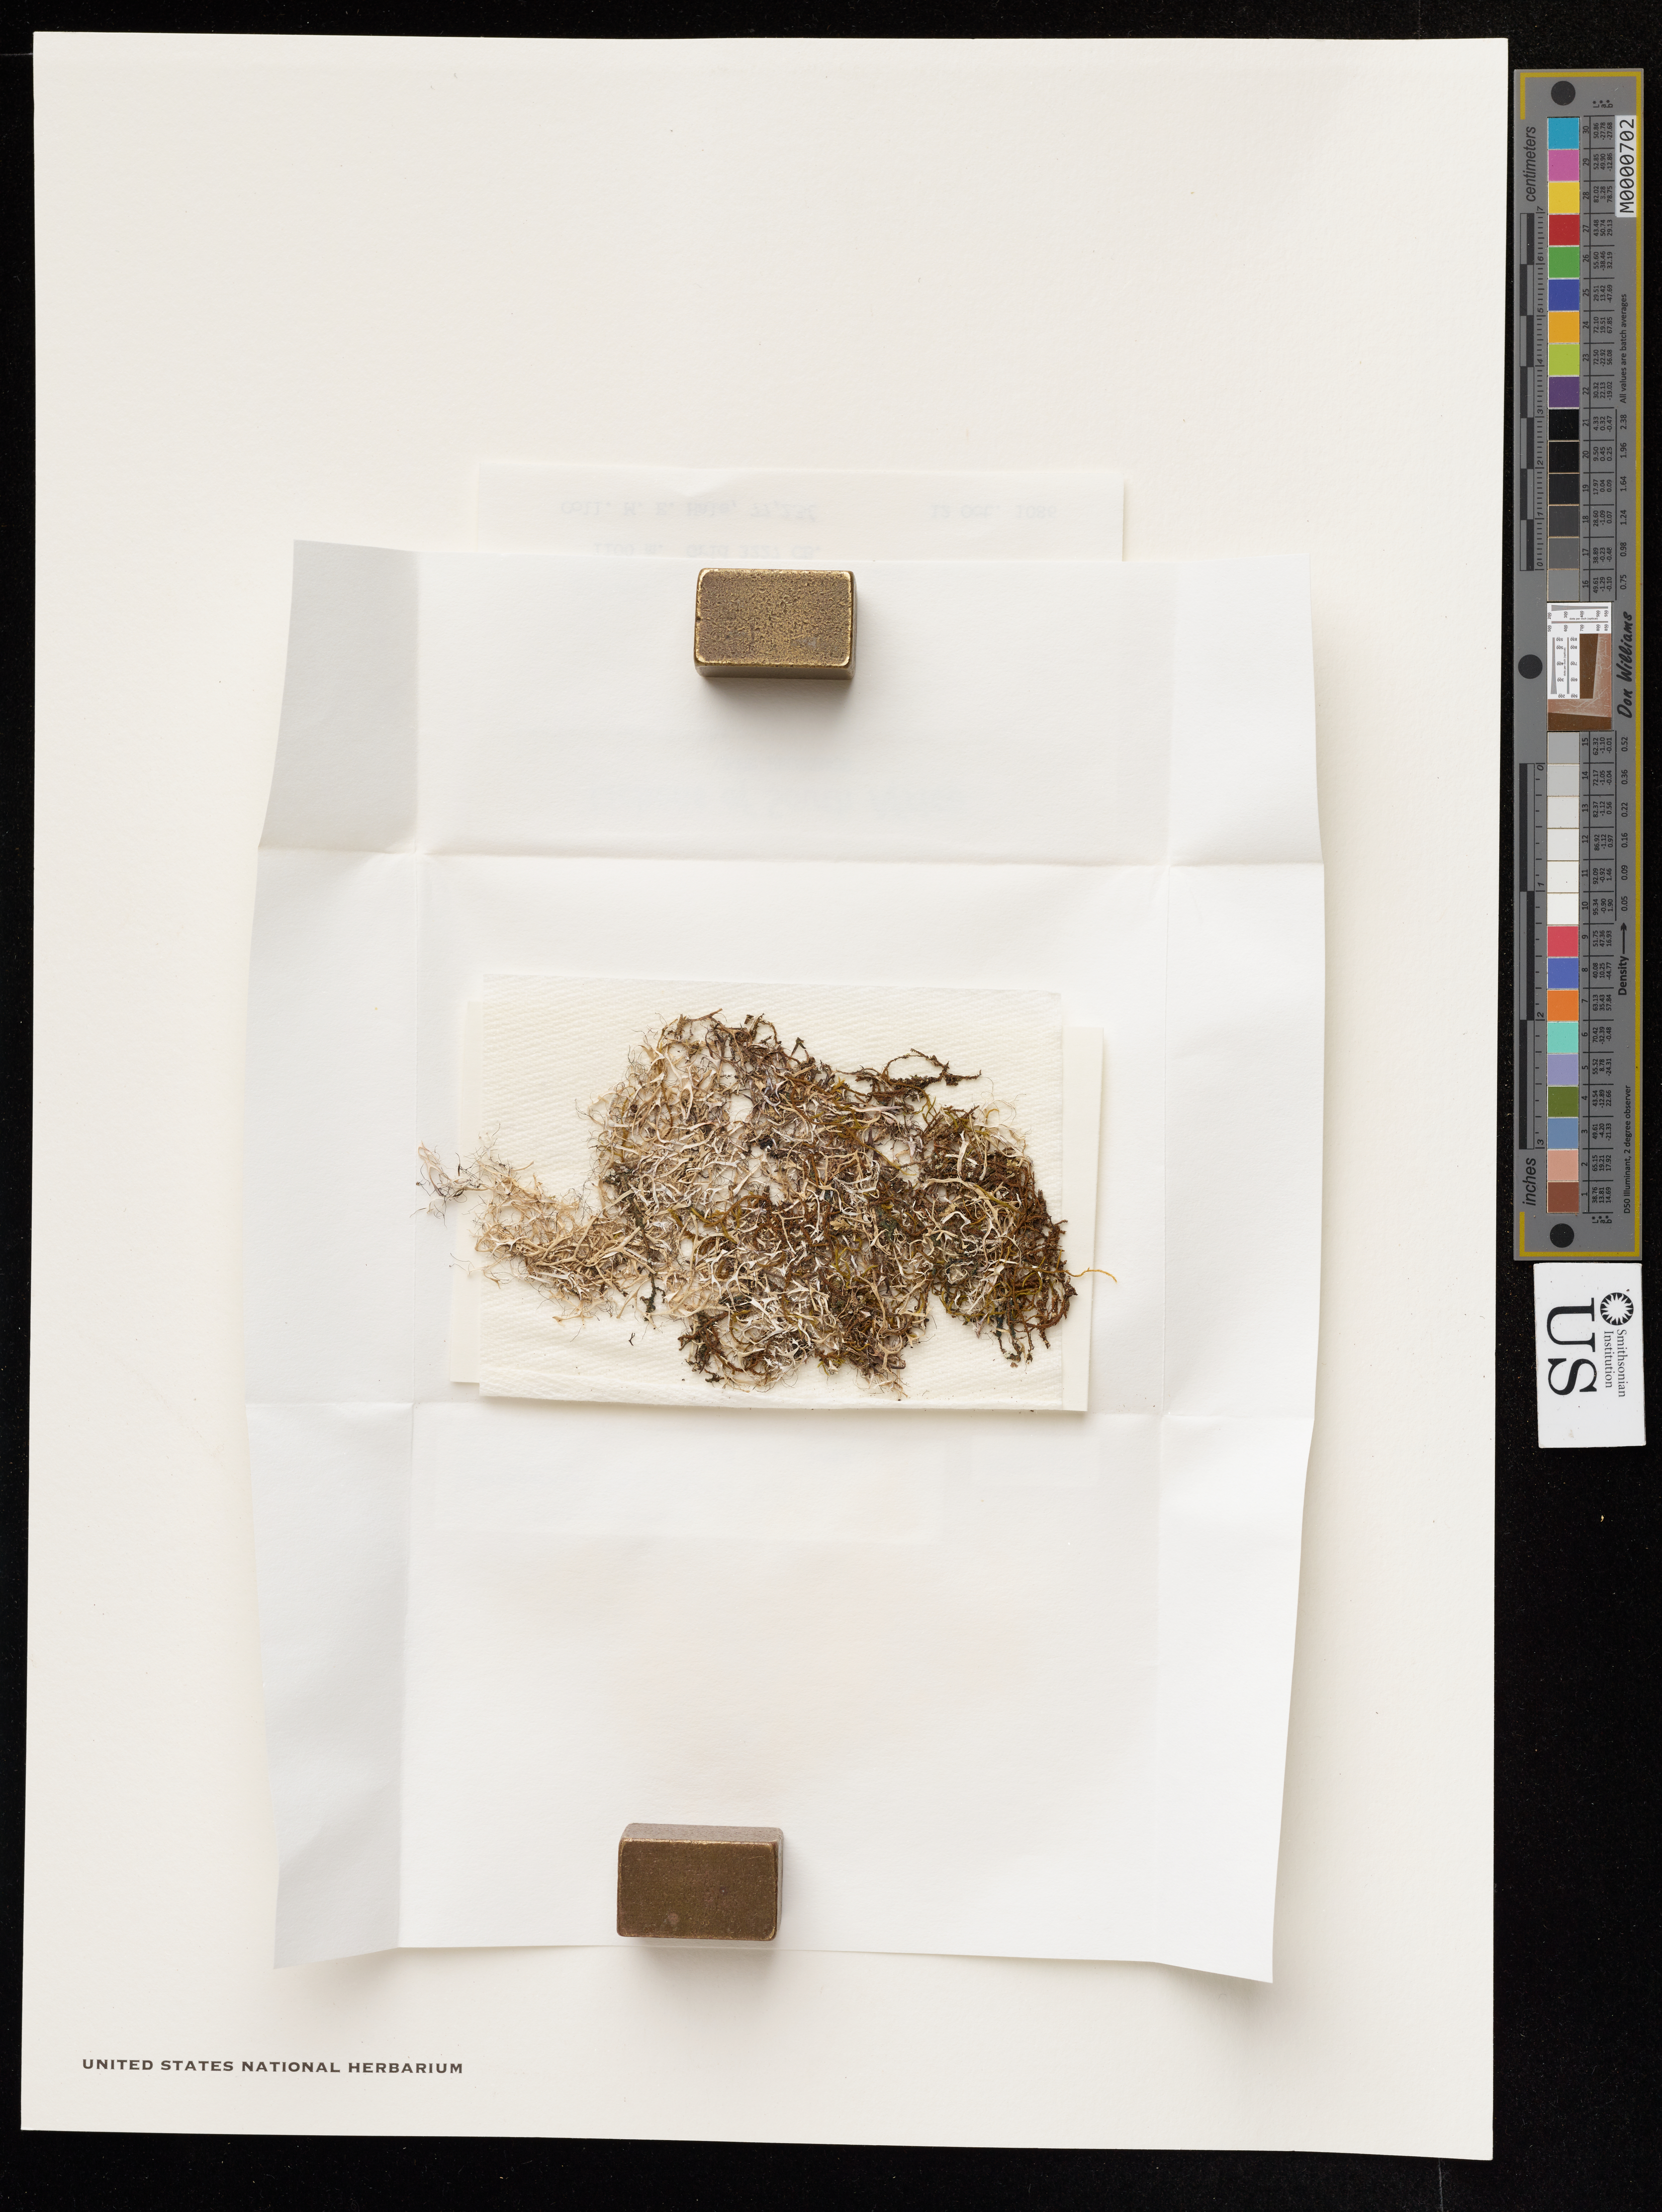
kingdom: Fungi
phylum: Ascomycota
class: Lecanoromycetes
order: Caliciales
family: Physciaceae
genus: Leucodermia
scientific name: Leucodermia boryi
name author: (Fée) Kalb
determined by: Medeiros, Ian D., Peter Buck Postdoctoral Fellow (US), Smithsonian Institution - National Museum of Natural History (UNITED STATES)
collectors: M. Hale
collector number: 77236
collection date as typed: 12 Oct 1986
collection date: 1986-10-12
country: South Africa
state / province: Eastern Cape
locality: Kologha forest, ne of stutterheim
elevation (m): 1100